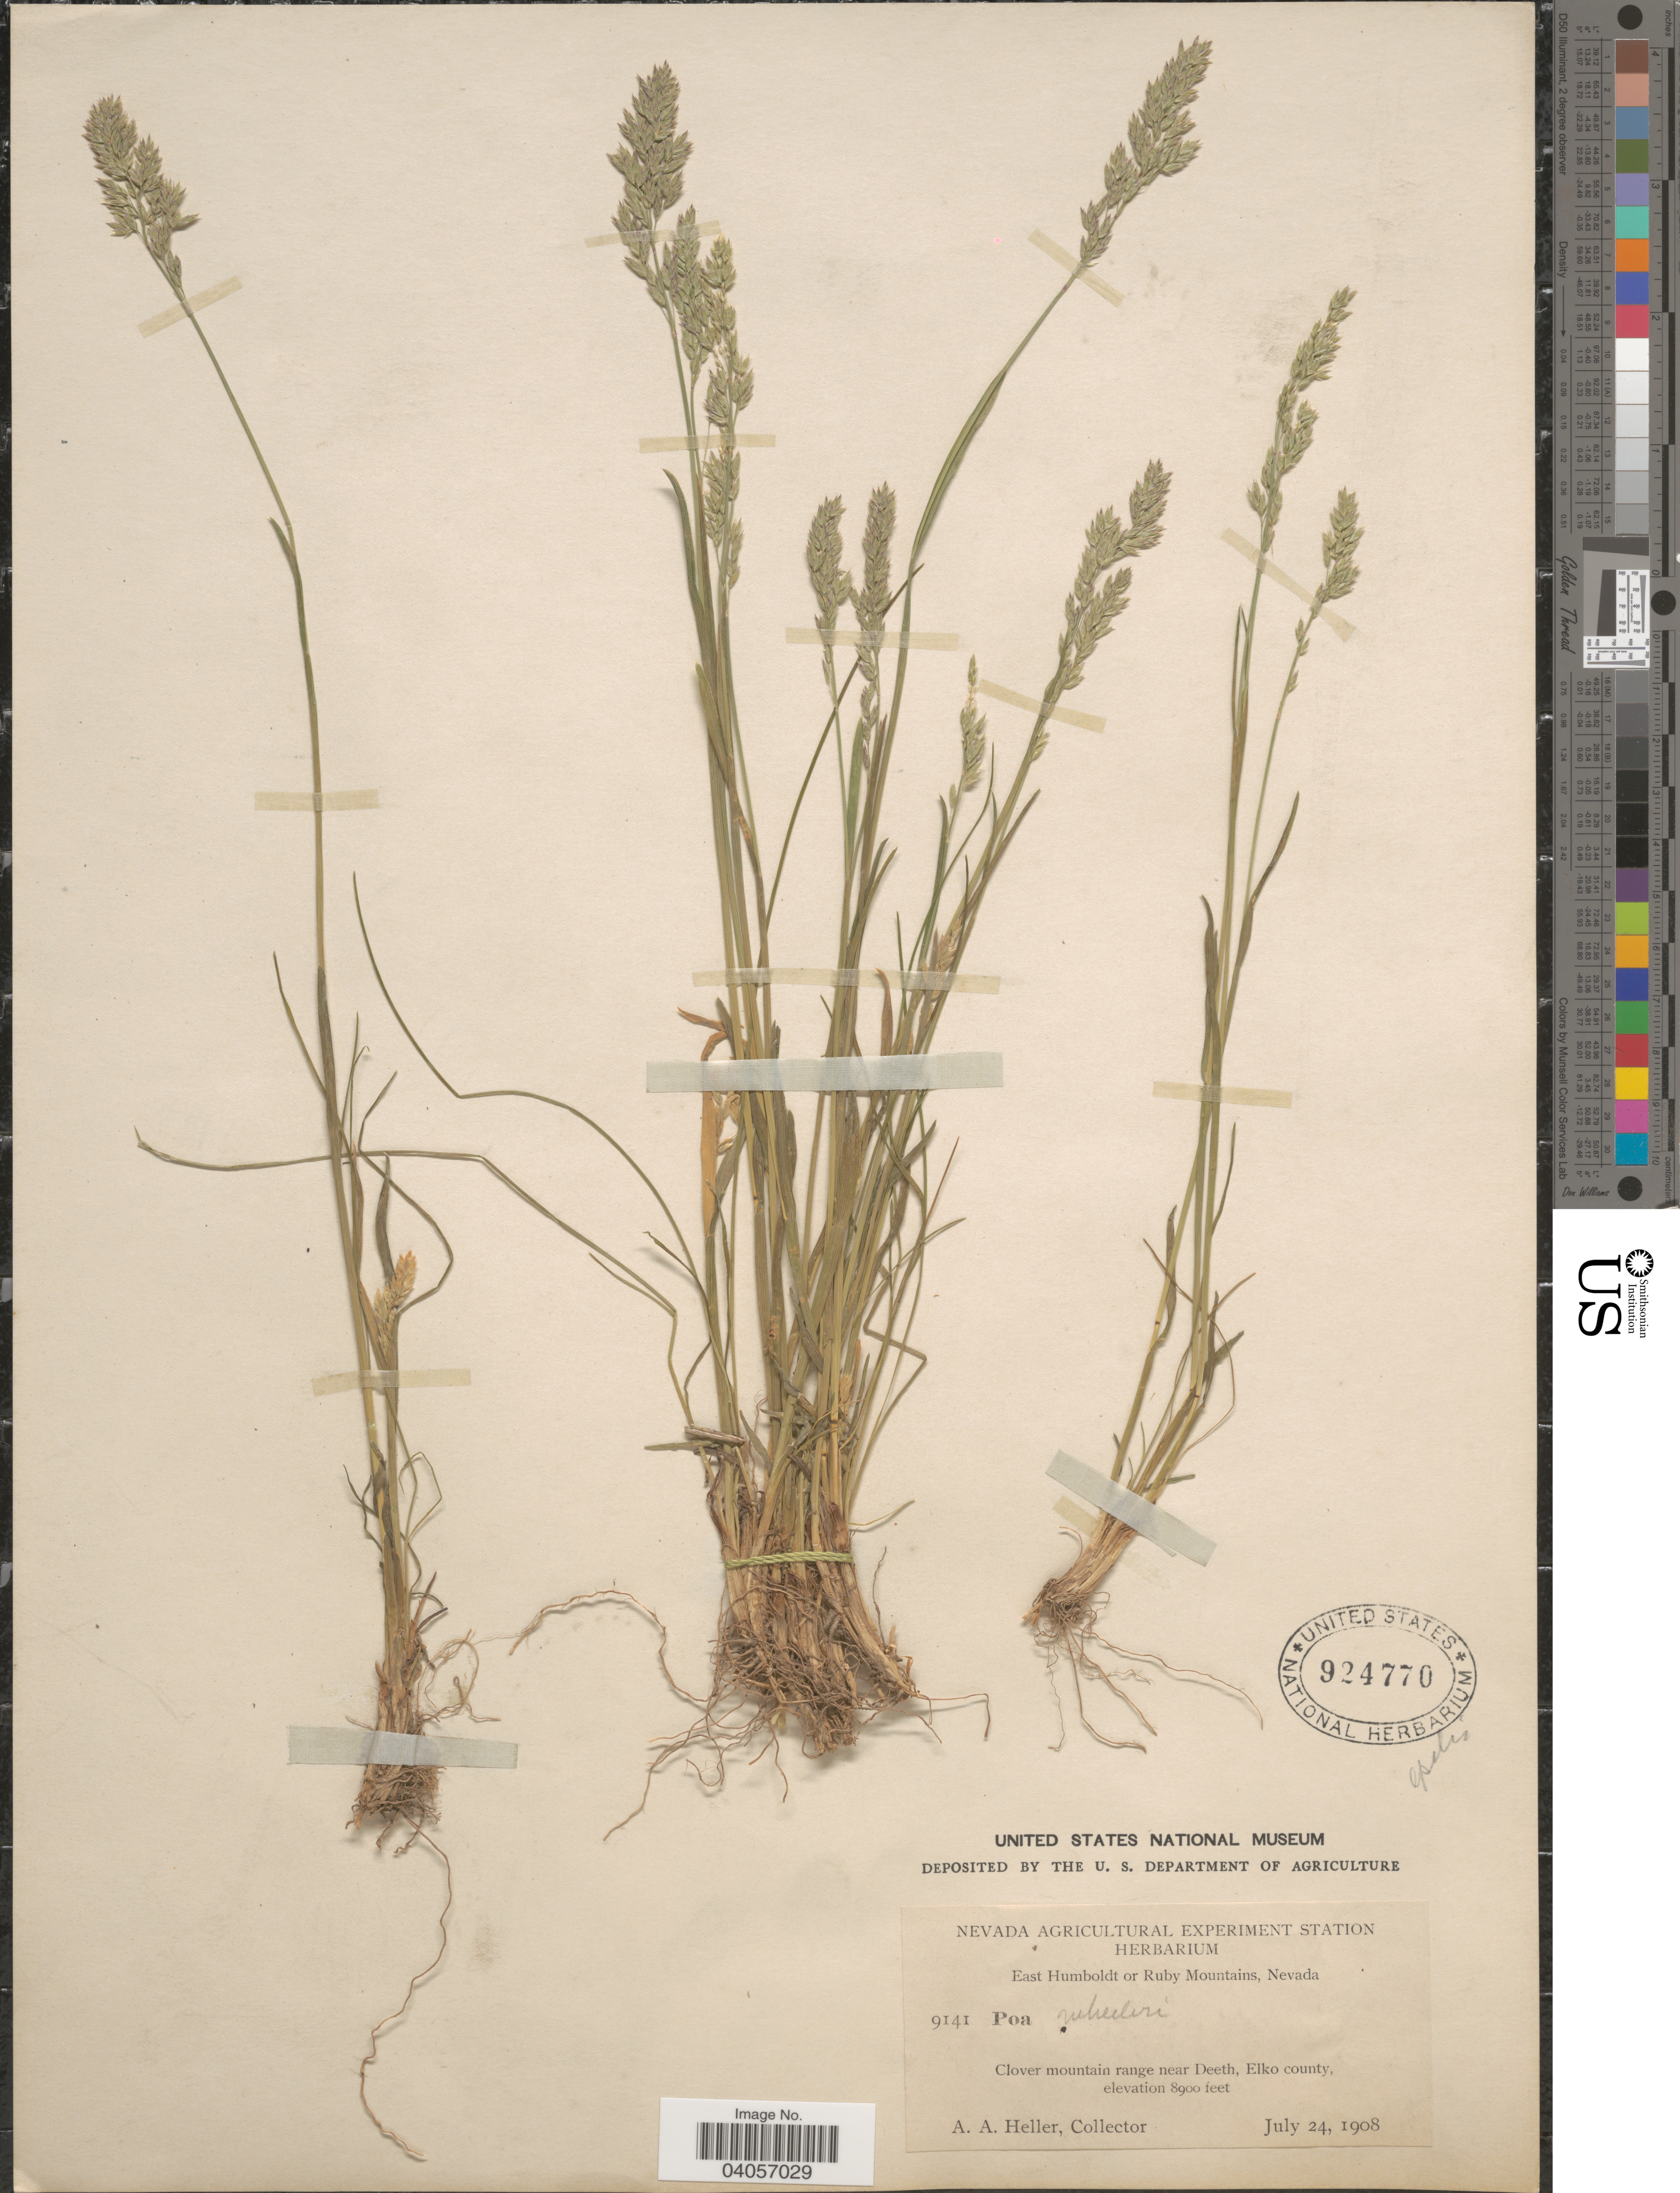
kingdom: Plantae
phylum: Tracheophyta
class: Liliopsida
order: Poales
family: Poaceae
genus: Poa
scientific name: Poa cusickii subsp. epilis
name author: (Scribn.) W.A. Weber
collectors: A. A. Heller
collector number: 9141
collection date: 1908-07-24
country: United States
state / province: Nevada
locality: East Humboldt or Ruby Mountains. Clover mountain range near Deeth, Elko county.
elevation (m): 2713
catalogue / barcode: US 924770